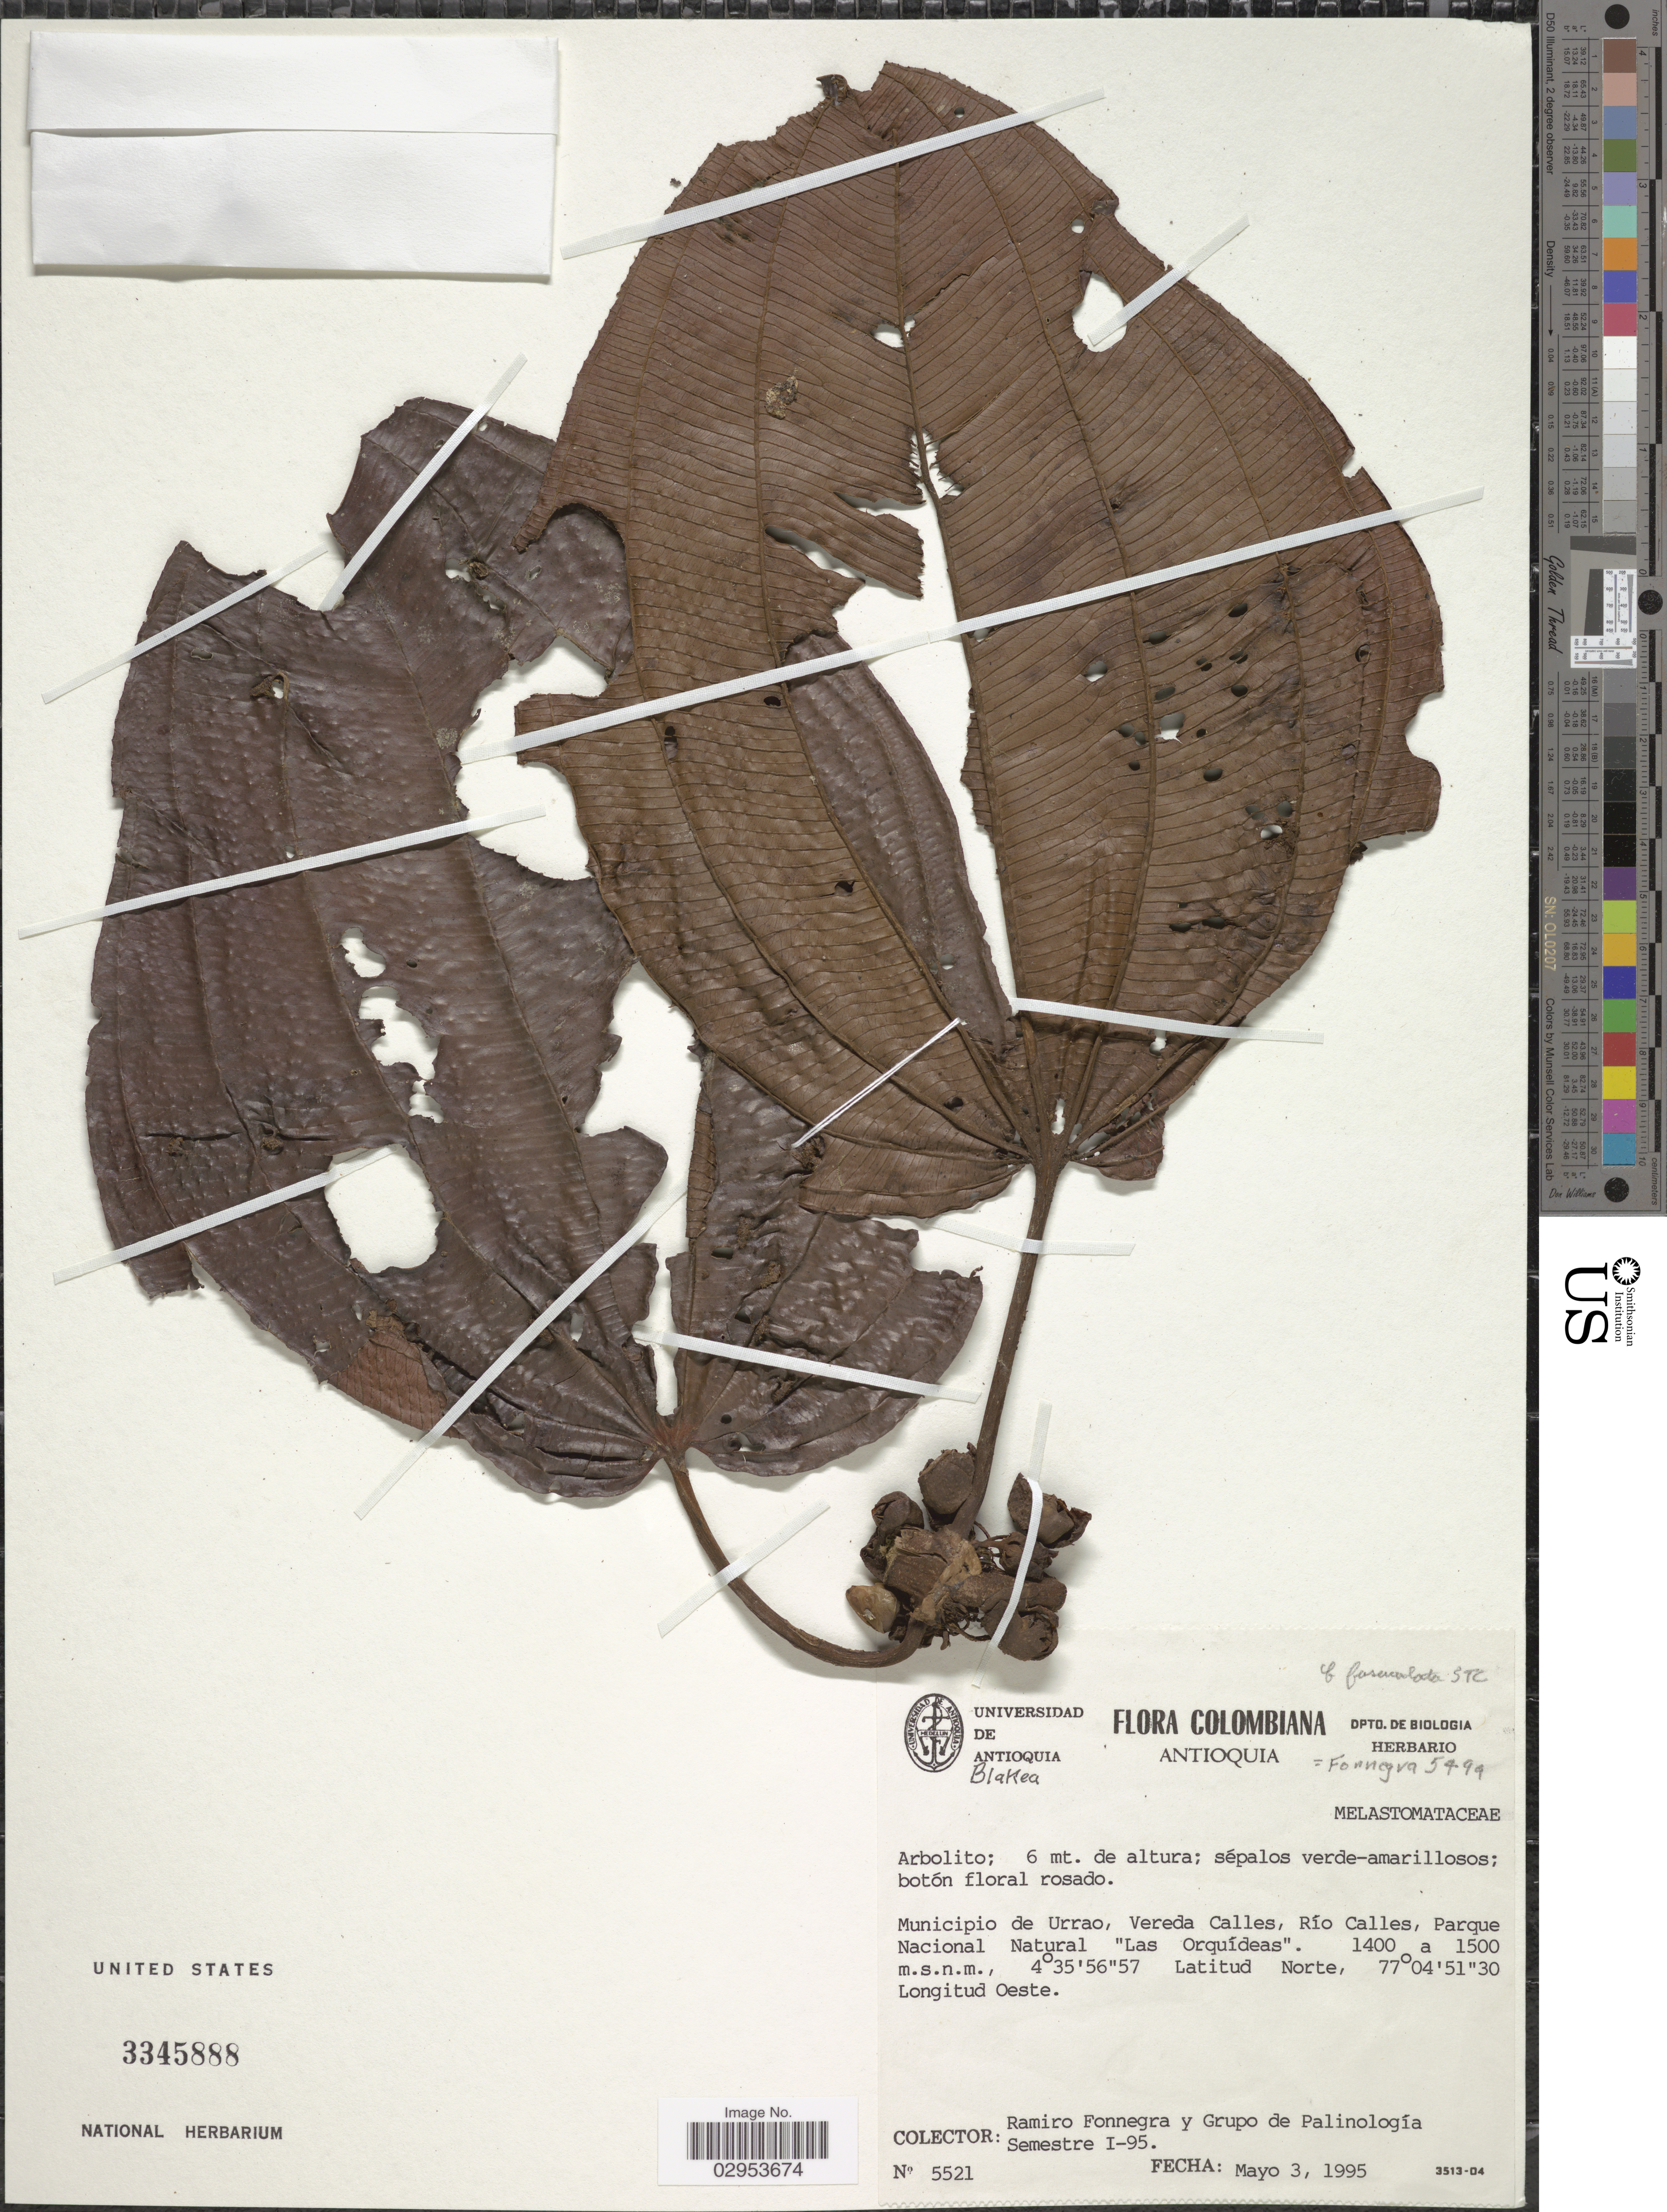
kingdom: Plantae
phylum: Tracheophyta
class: Magnoliopsida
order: Myrtales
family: Melastomataceae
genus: Blakea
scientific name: Blakea sp.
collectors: R. Fonnegra & Grupo de Palinología Semestre I-95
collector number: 5521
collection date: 1995-05-03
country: Colombia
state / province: Antioquia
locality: Municipio de Urrao, Vereda Calles, Río Calles, Parque Nacional Natural 'Las Orquídeas'.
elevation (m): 1400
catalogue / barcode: US 3345888